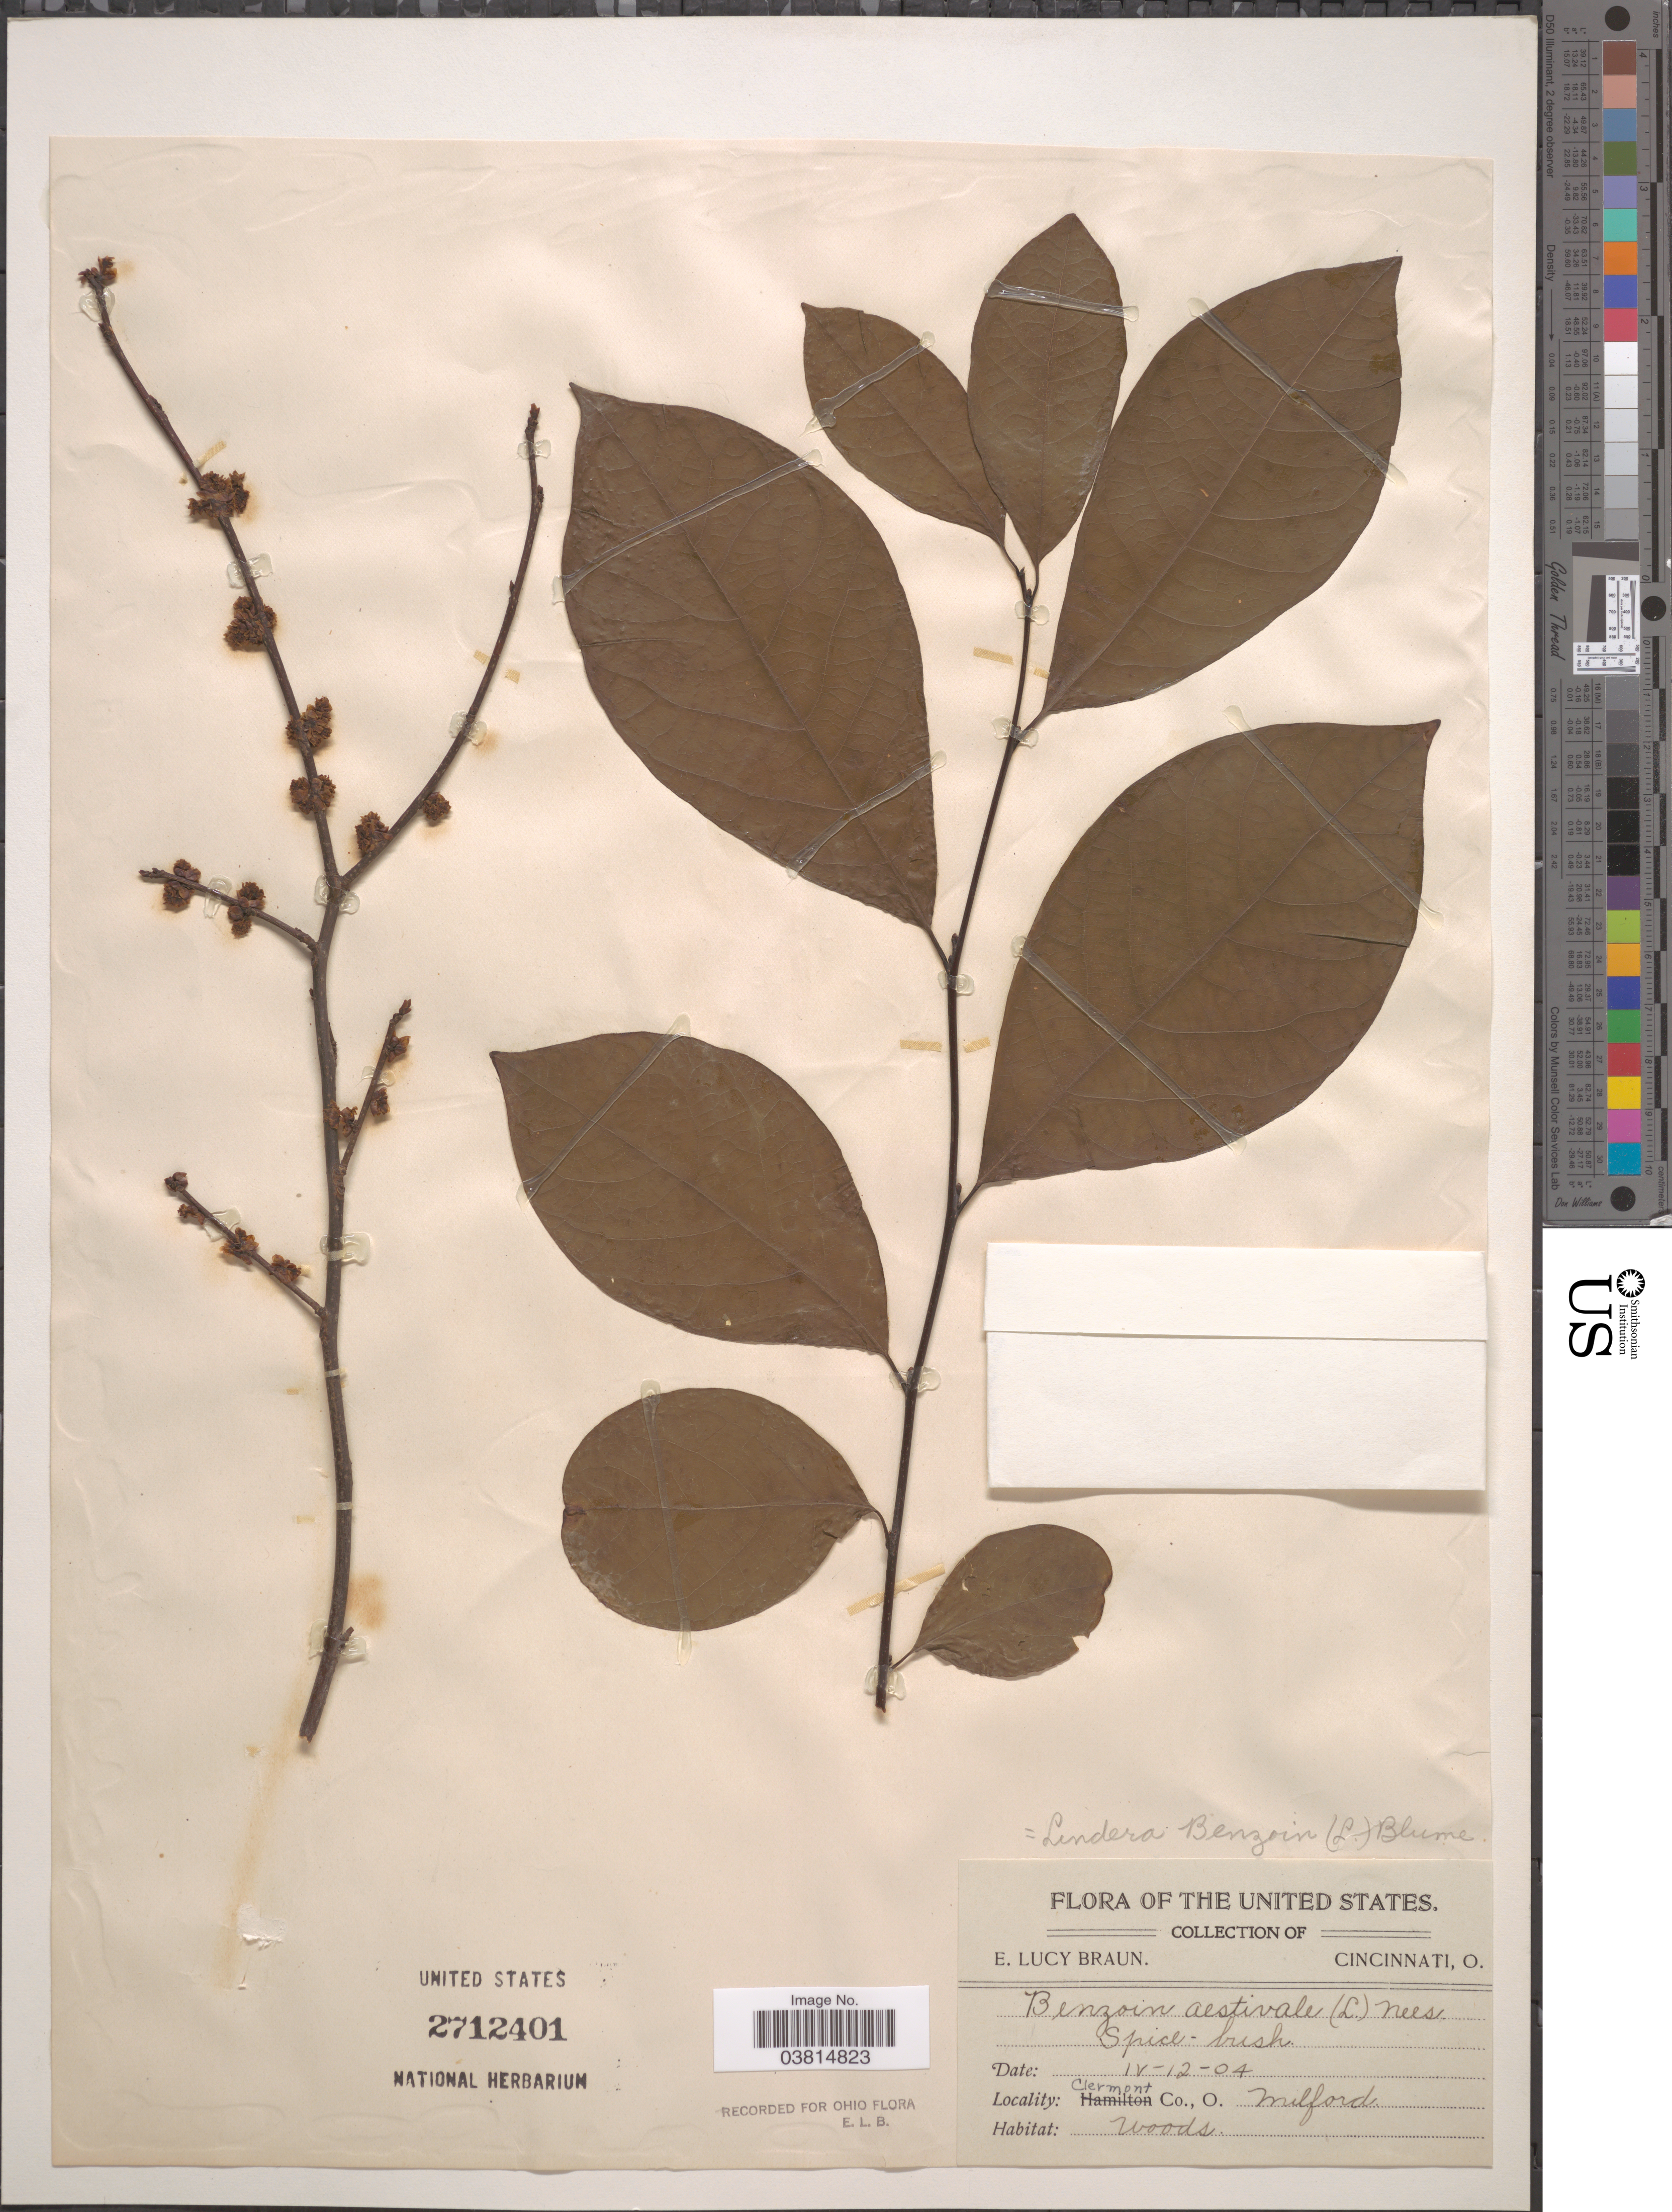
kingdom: Plantae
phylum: Tracheophyta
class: Magnoliopsida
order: Laurales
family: Lauraceae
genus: Lindera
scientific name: Lindera benzoin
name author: (L.) Blume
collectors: E. L. Braun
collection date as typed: Transcribed d/m/y: 12/4/4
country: United States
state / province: Ohio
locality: Clermont Co., Milford.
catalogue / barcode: US 2712401